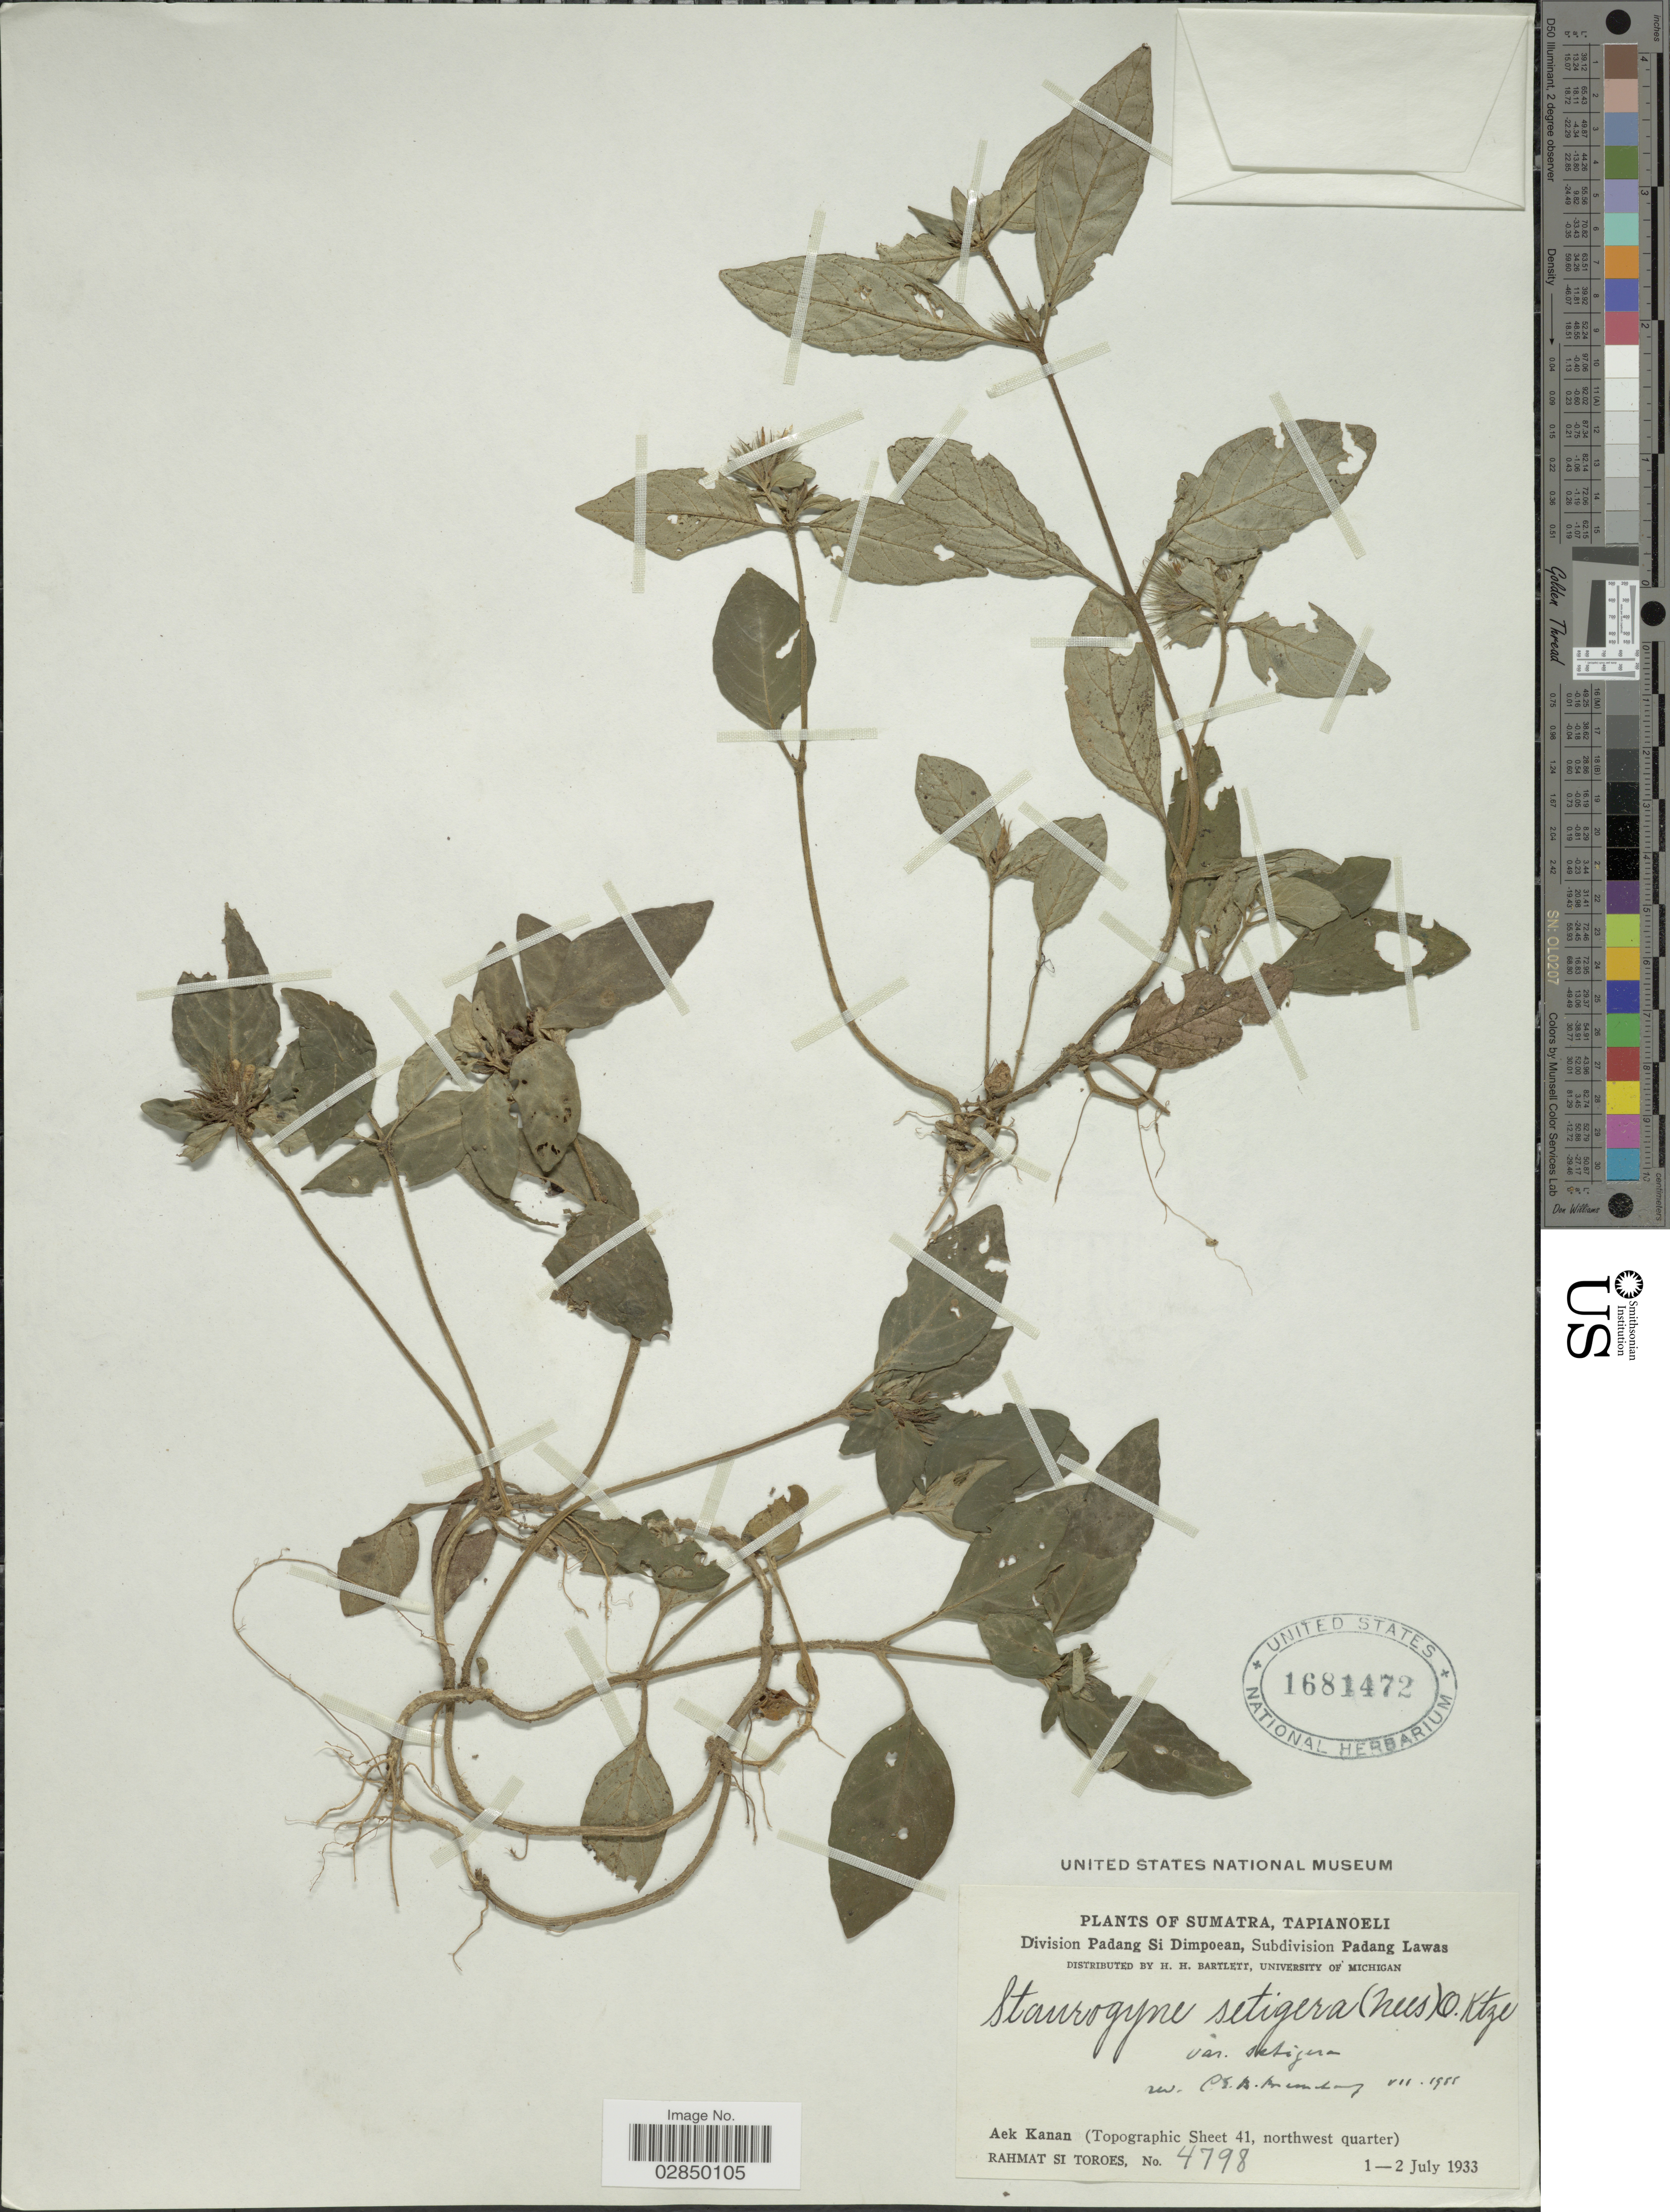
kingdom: Plantae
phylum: Tracheophyta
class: Magnoliopsida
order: Lamiales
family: Acanthaceae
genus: Staurogyne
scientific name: Staurogyne setigera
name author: Kuntze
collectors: Rahmat Si Boeea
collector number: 4798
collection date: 1933-07-01/1933-07-02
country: Indonesia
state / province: Sumatra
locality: Tapianoeli. Division Padang Si Dimpoean, Subdivision Padang Lawas. Aek Kanan (Topographic Sheet 41, northwest quarter).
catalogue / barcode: US 1681472